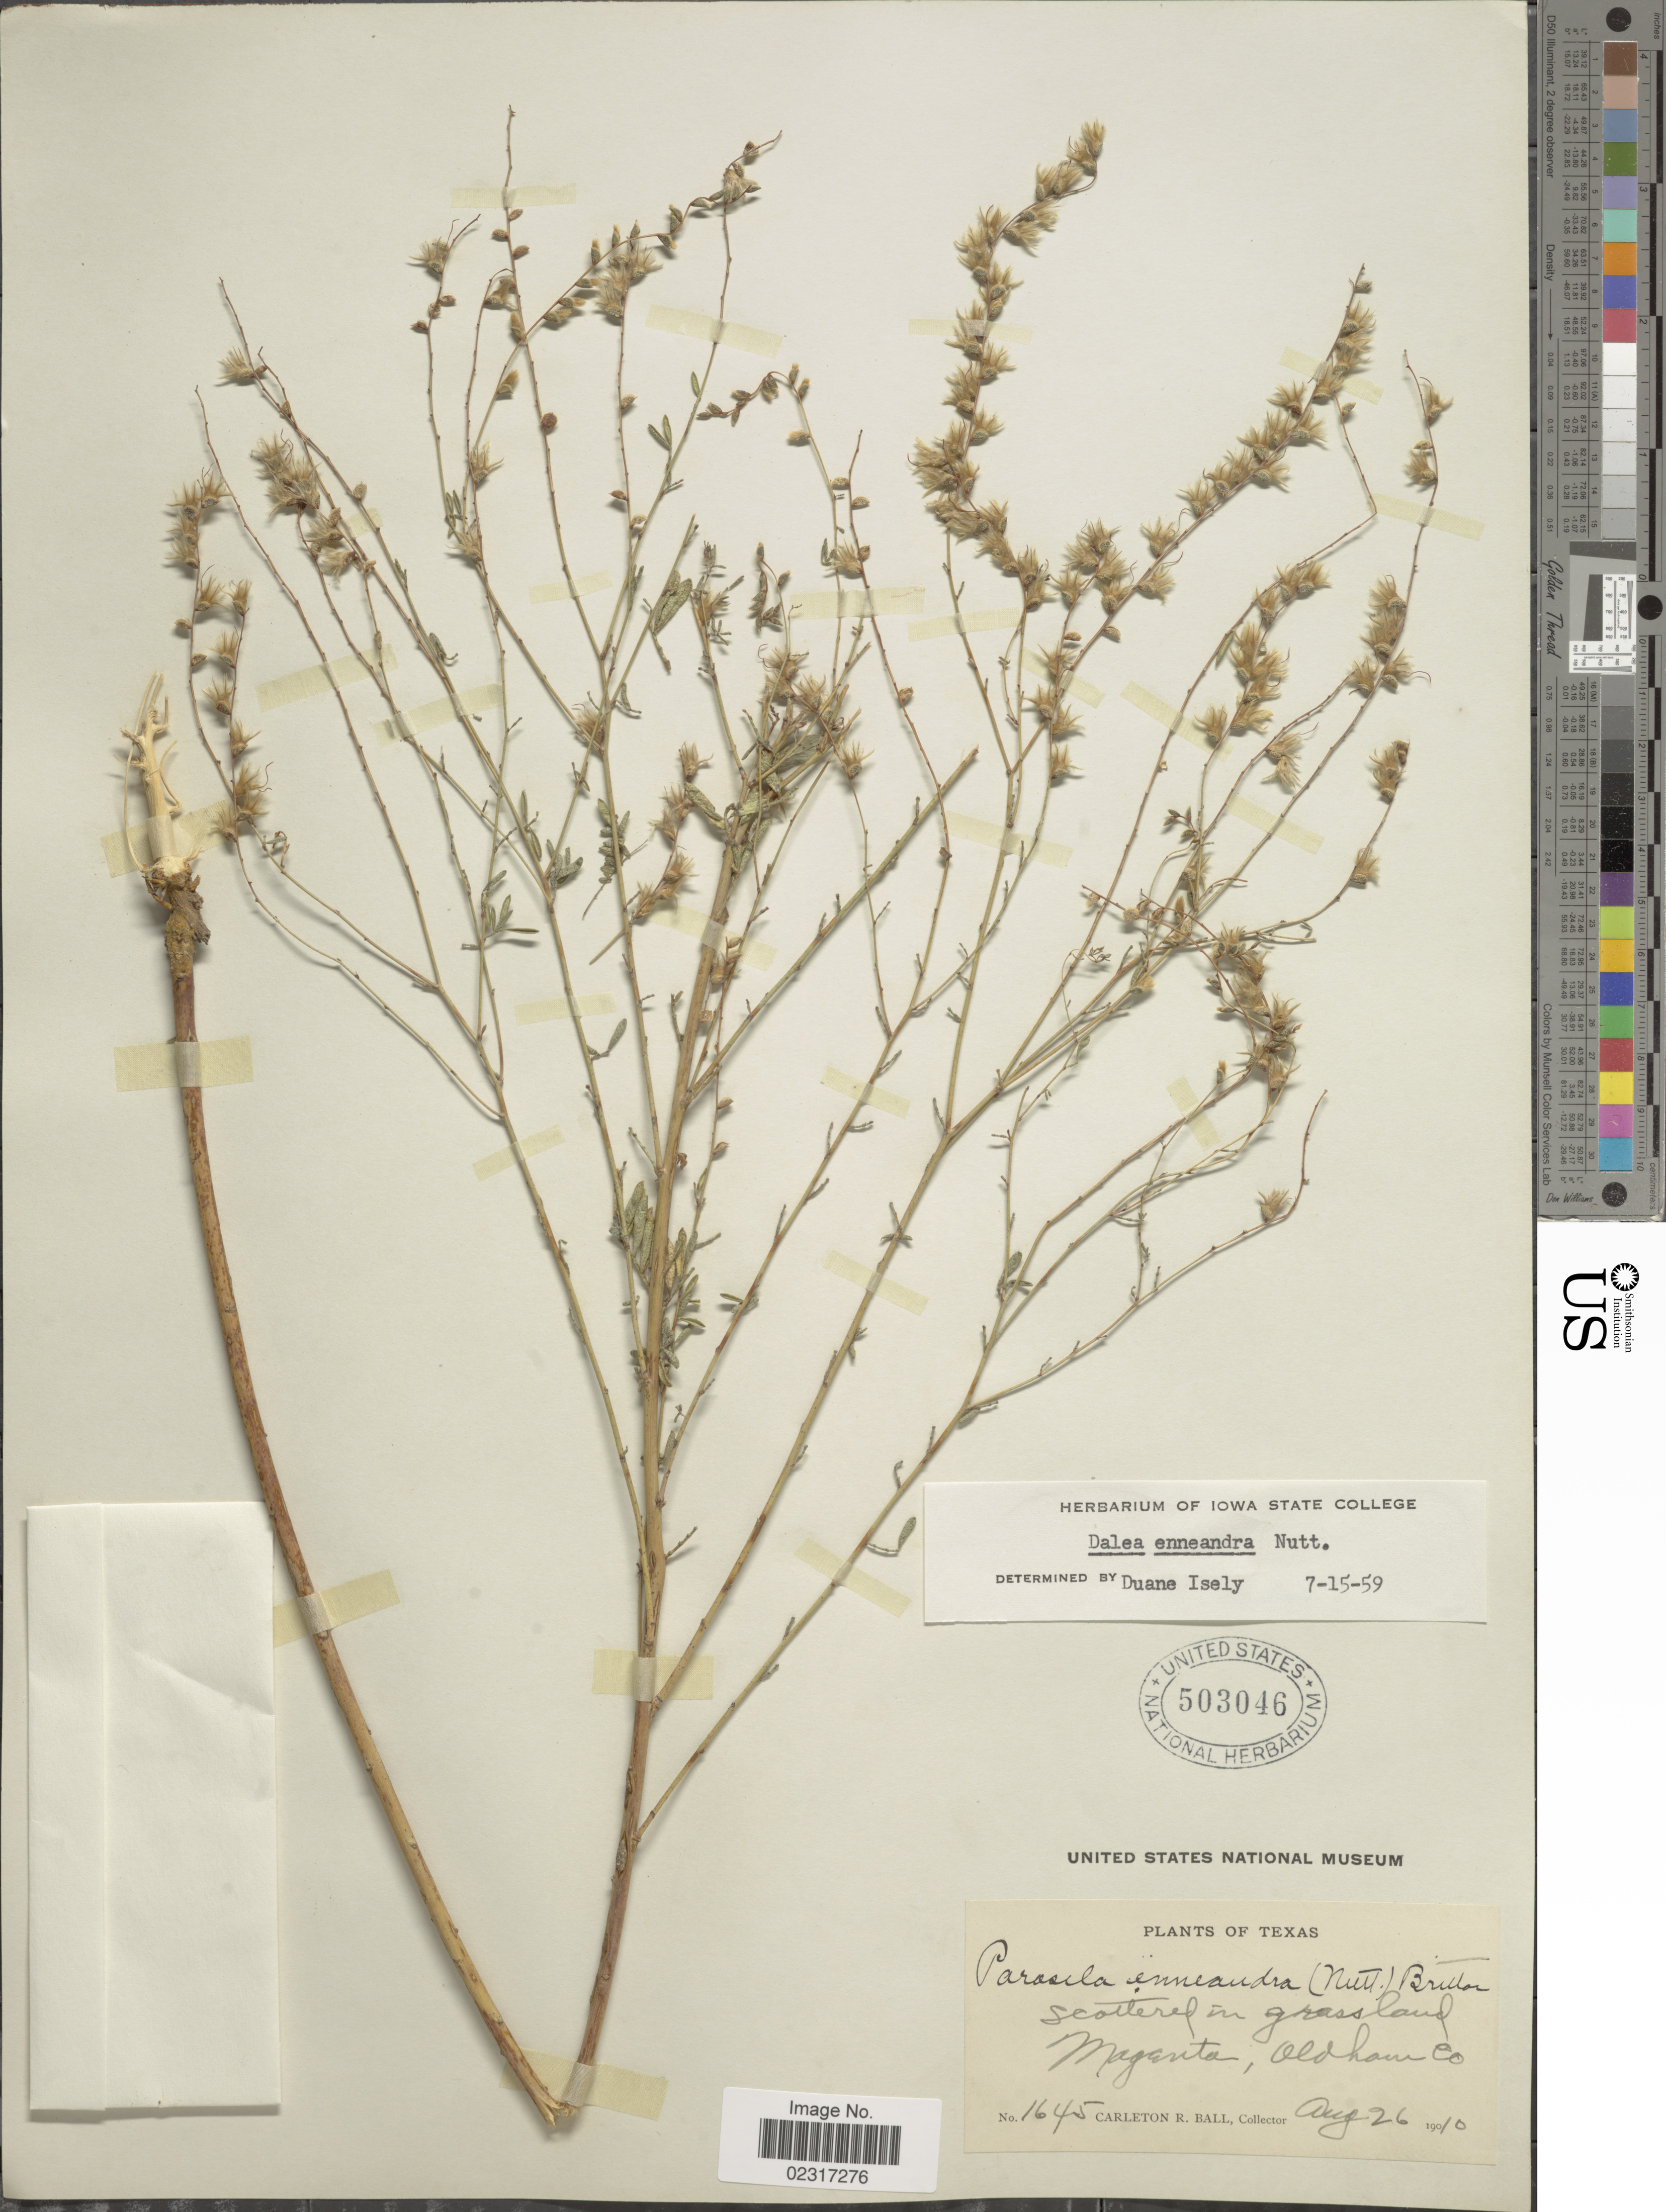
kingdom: Plantae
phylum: Tracheophyta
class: Magnoliopsida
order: Fabales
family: Fabaceae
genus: Dalea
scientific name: Dalea enneandra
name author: Nutt.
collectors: C. R. Ball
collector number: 1645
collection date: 1910-08-26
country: United States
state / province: Texas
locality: Scattered in grassland, Maganta, Oldham Co.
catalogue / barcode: US 503046